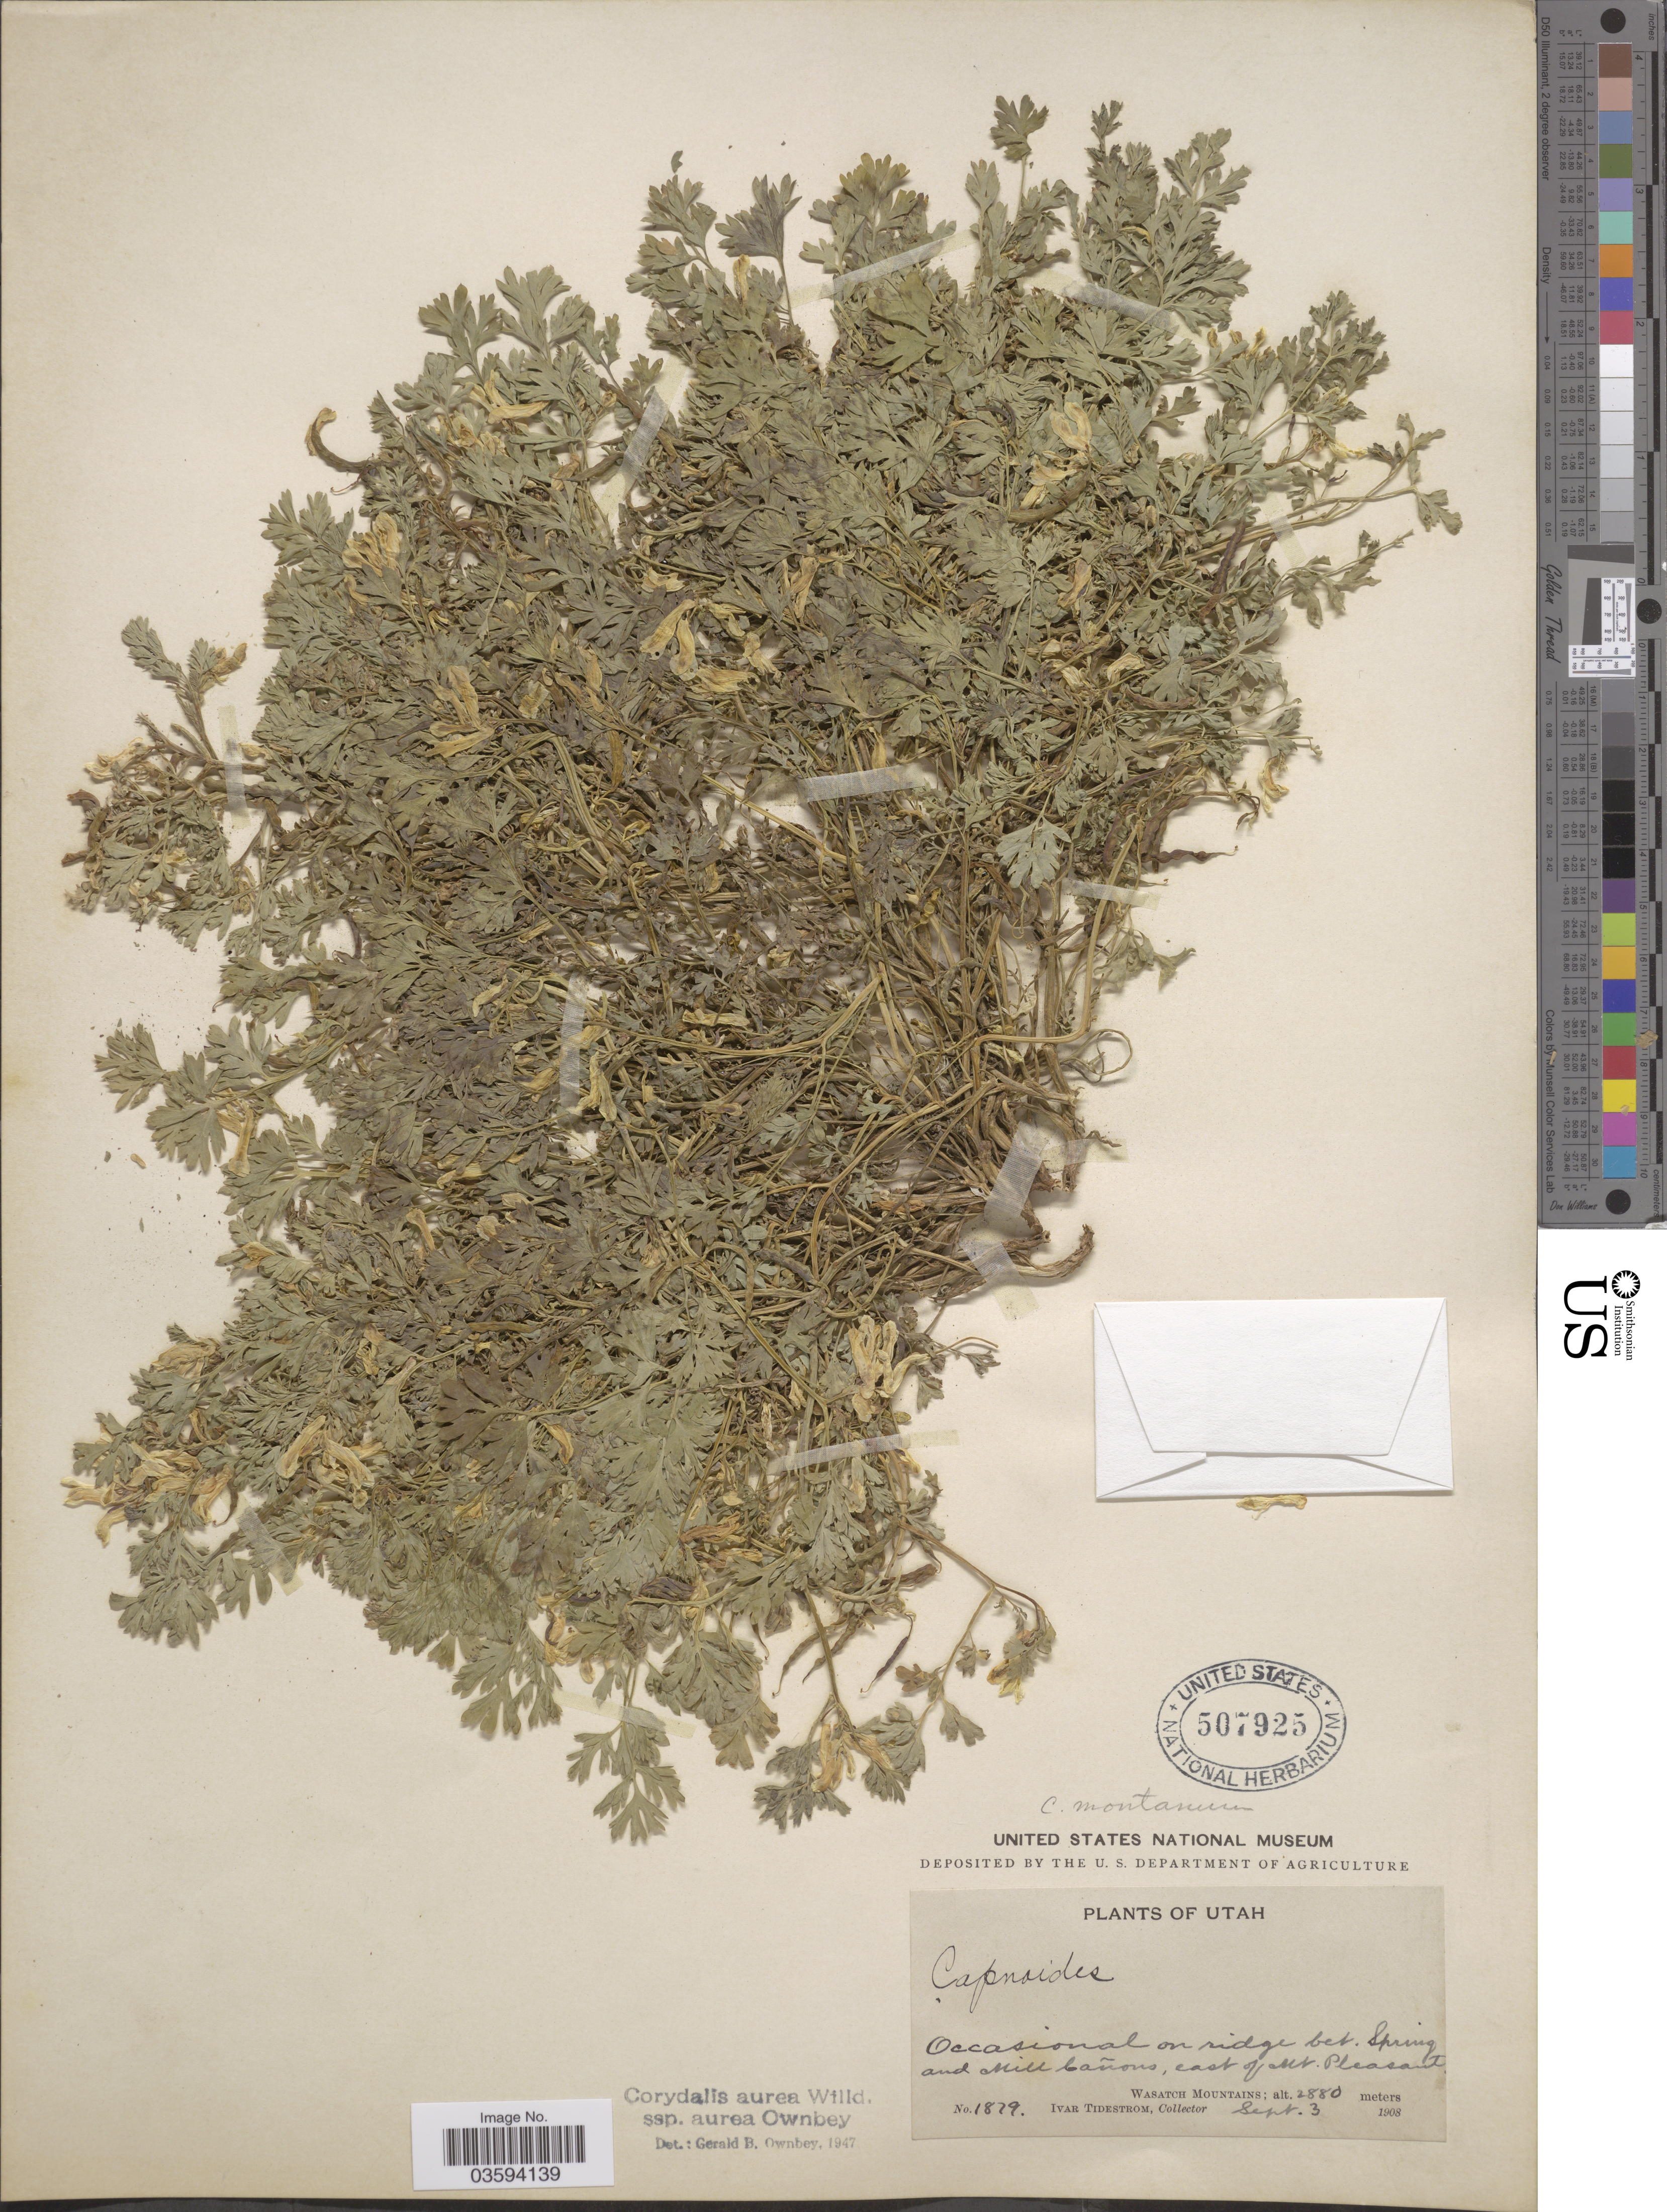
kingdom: Plantae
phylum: Tracheophyta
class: Magnoliopsida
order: Ranunculales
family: Papaveraceae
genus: Corydalis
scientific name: Corydalis aurea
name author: Willd.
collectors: I. F. Tidestrom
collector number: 1879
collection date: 1908-09-03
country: United States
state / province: Utah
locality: Occasional on ridge bet. Spring and Mill Cañons, east of Mt. Pleasant. Wasatch Mountains.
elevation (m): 2880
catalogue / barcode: US 507925